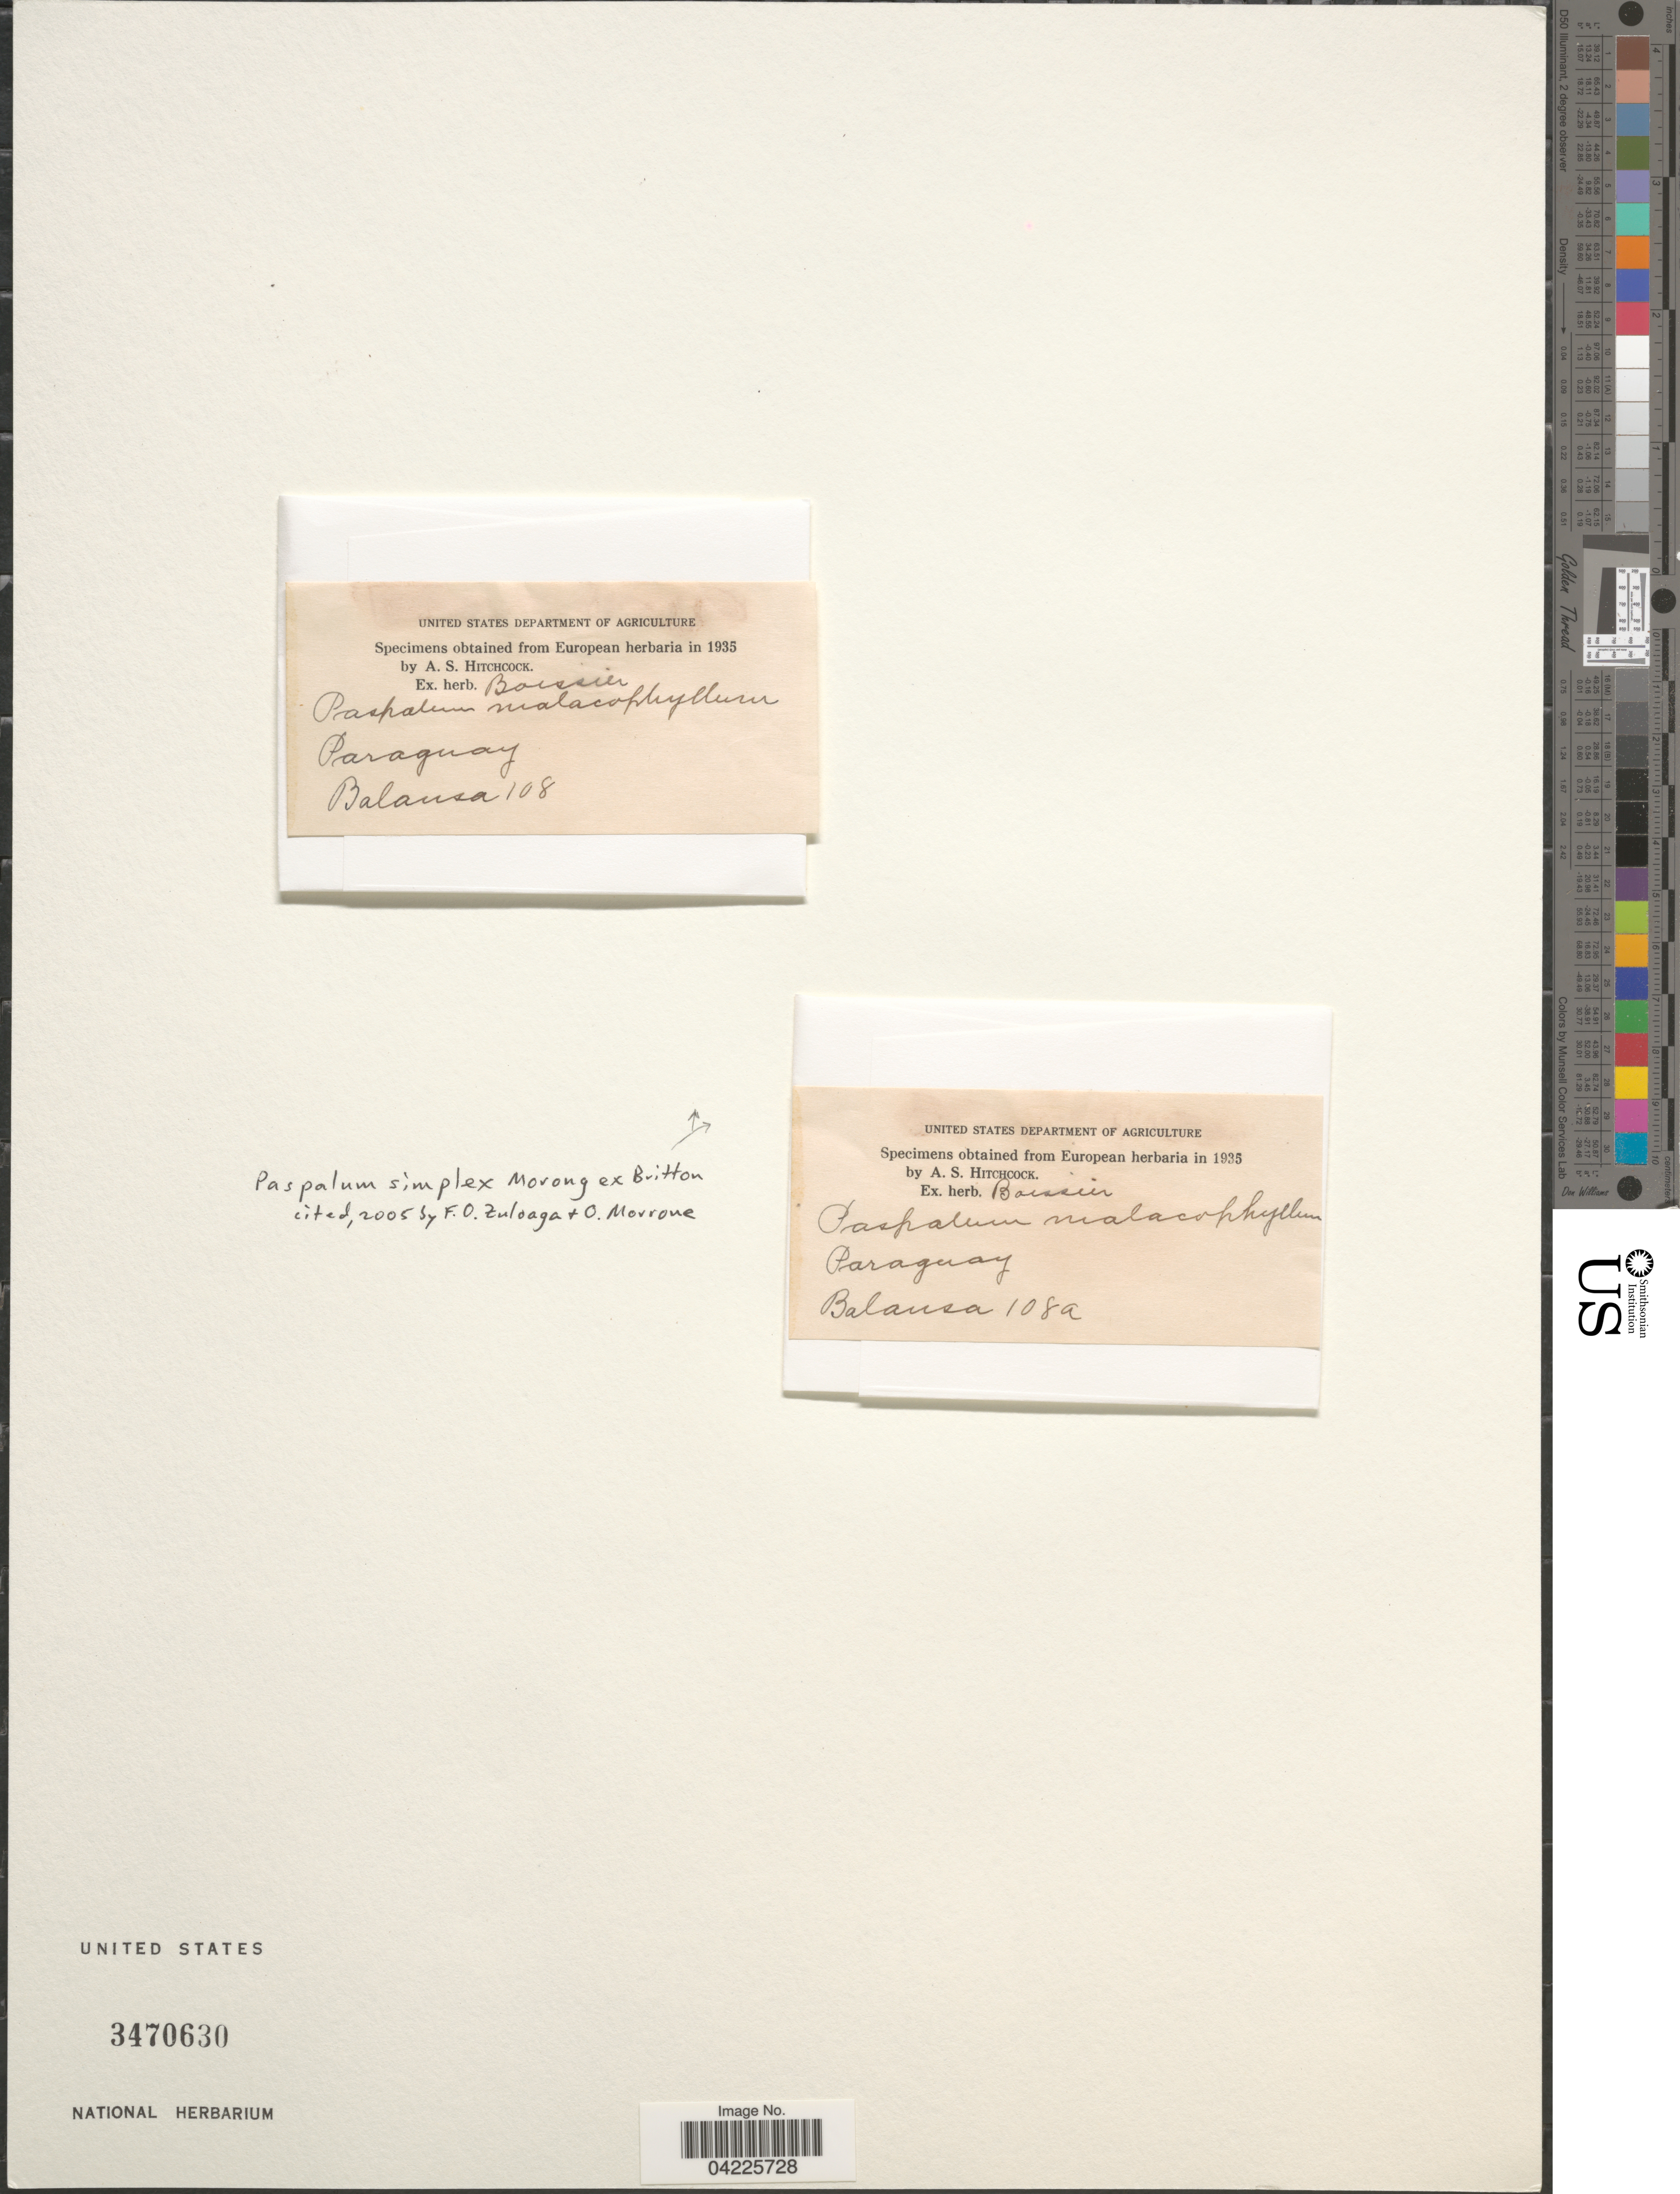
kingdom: Plantae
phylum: Tracheophyta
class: Liliopsida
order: Poales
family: Poaceae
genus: Paspalum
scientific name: Paspalum simplex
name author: Morong in Morong & Britton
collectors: -. Balansa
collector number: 108a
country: Paraguay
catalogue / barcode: US 3470630-2